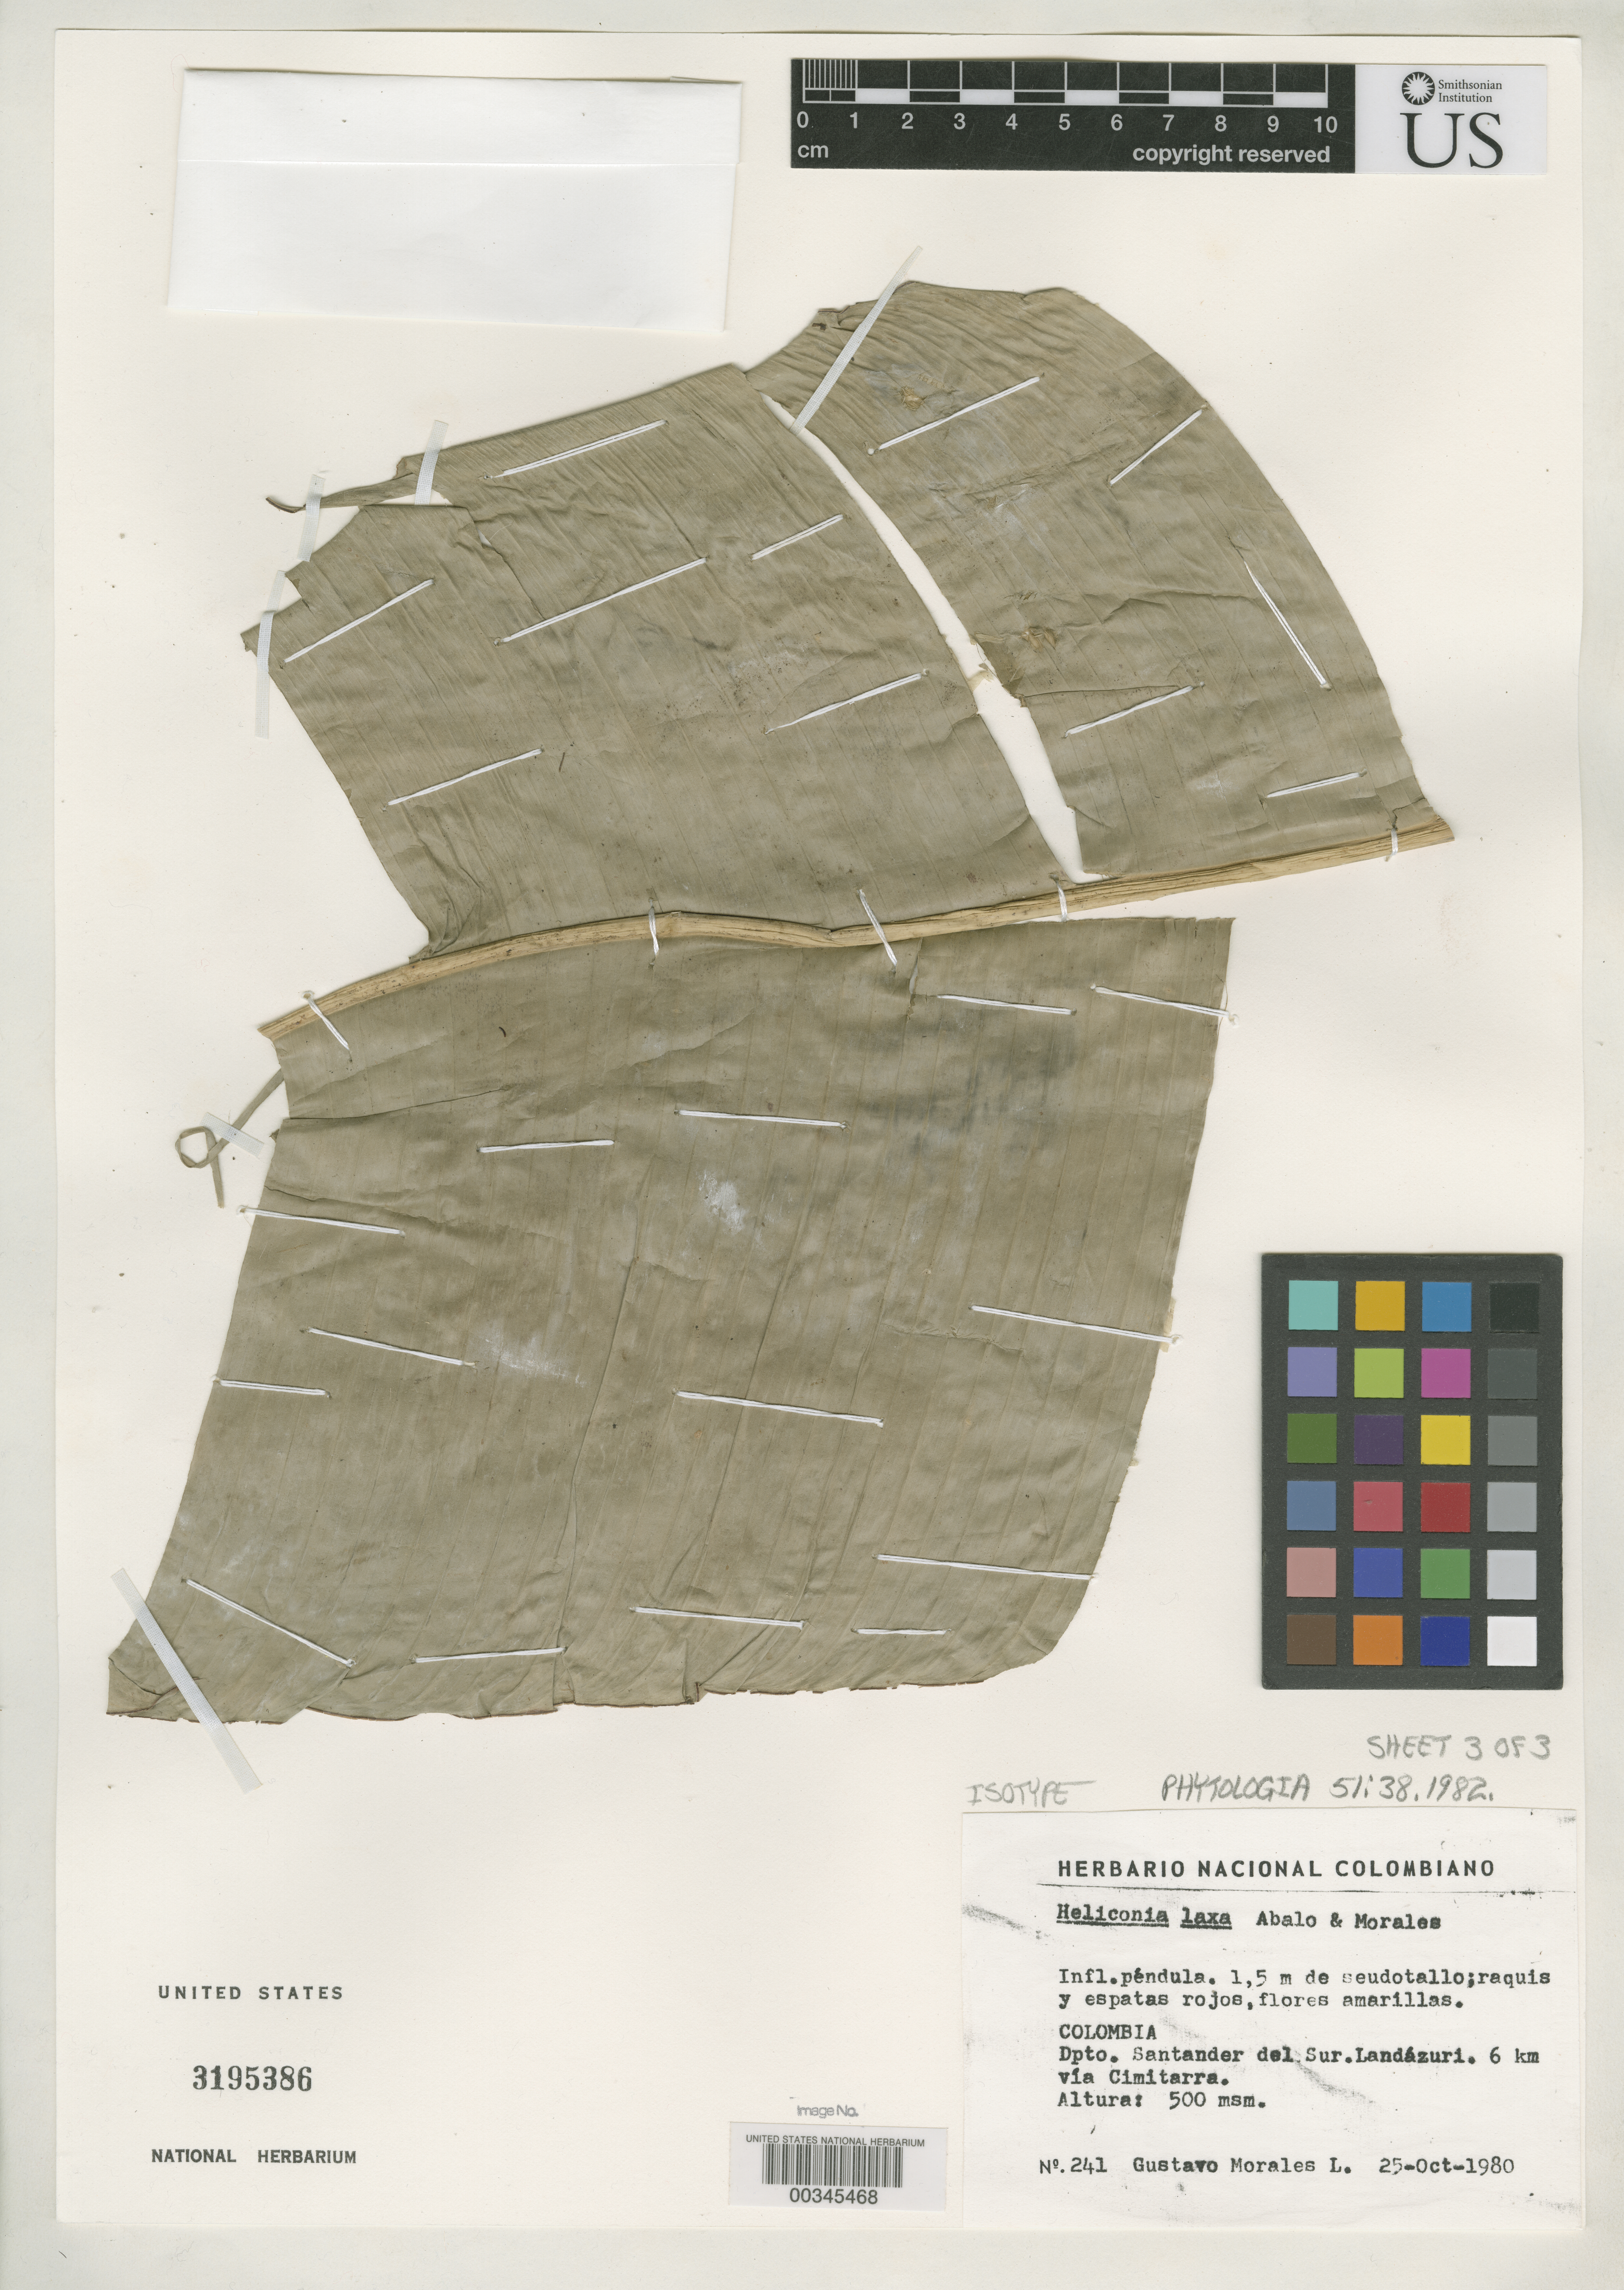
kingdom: Plantae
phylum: Tracheophyta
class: Liliopsida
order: Zingiberales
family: Heliconiaceae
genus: Heliconia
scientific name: Heliconia laxa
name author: Abalo & G. Morales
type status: Isotype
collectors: G. Morales L. & J. E. Abalo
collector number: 241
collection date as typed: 25 Oct 1980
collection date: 1980-10-25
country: Colombia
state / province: Santander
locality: Landazuri, 6 km via Cimitarra.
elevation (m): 500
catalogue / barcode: US 3195386